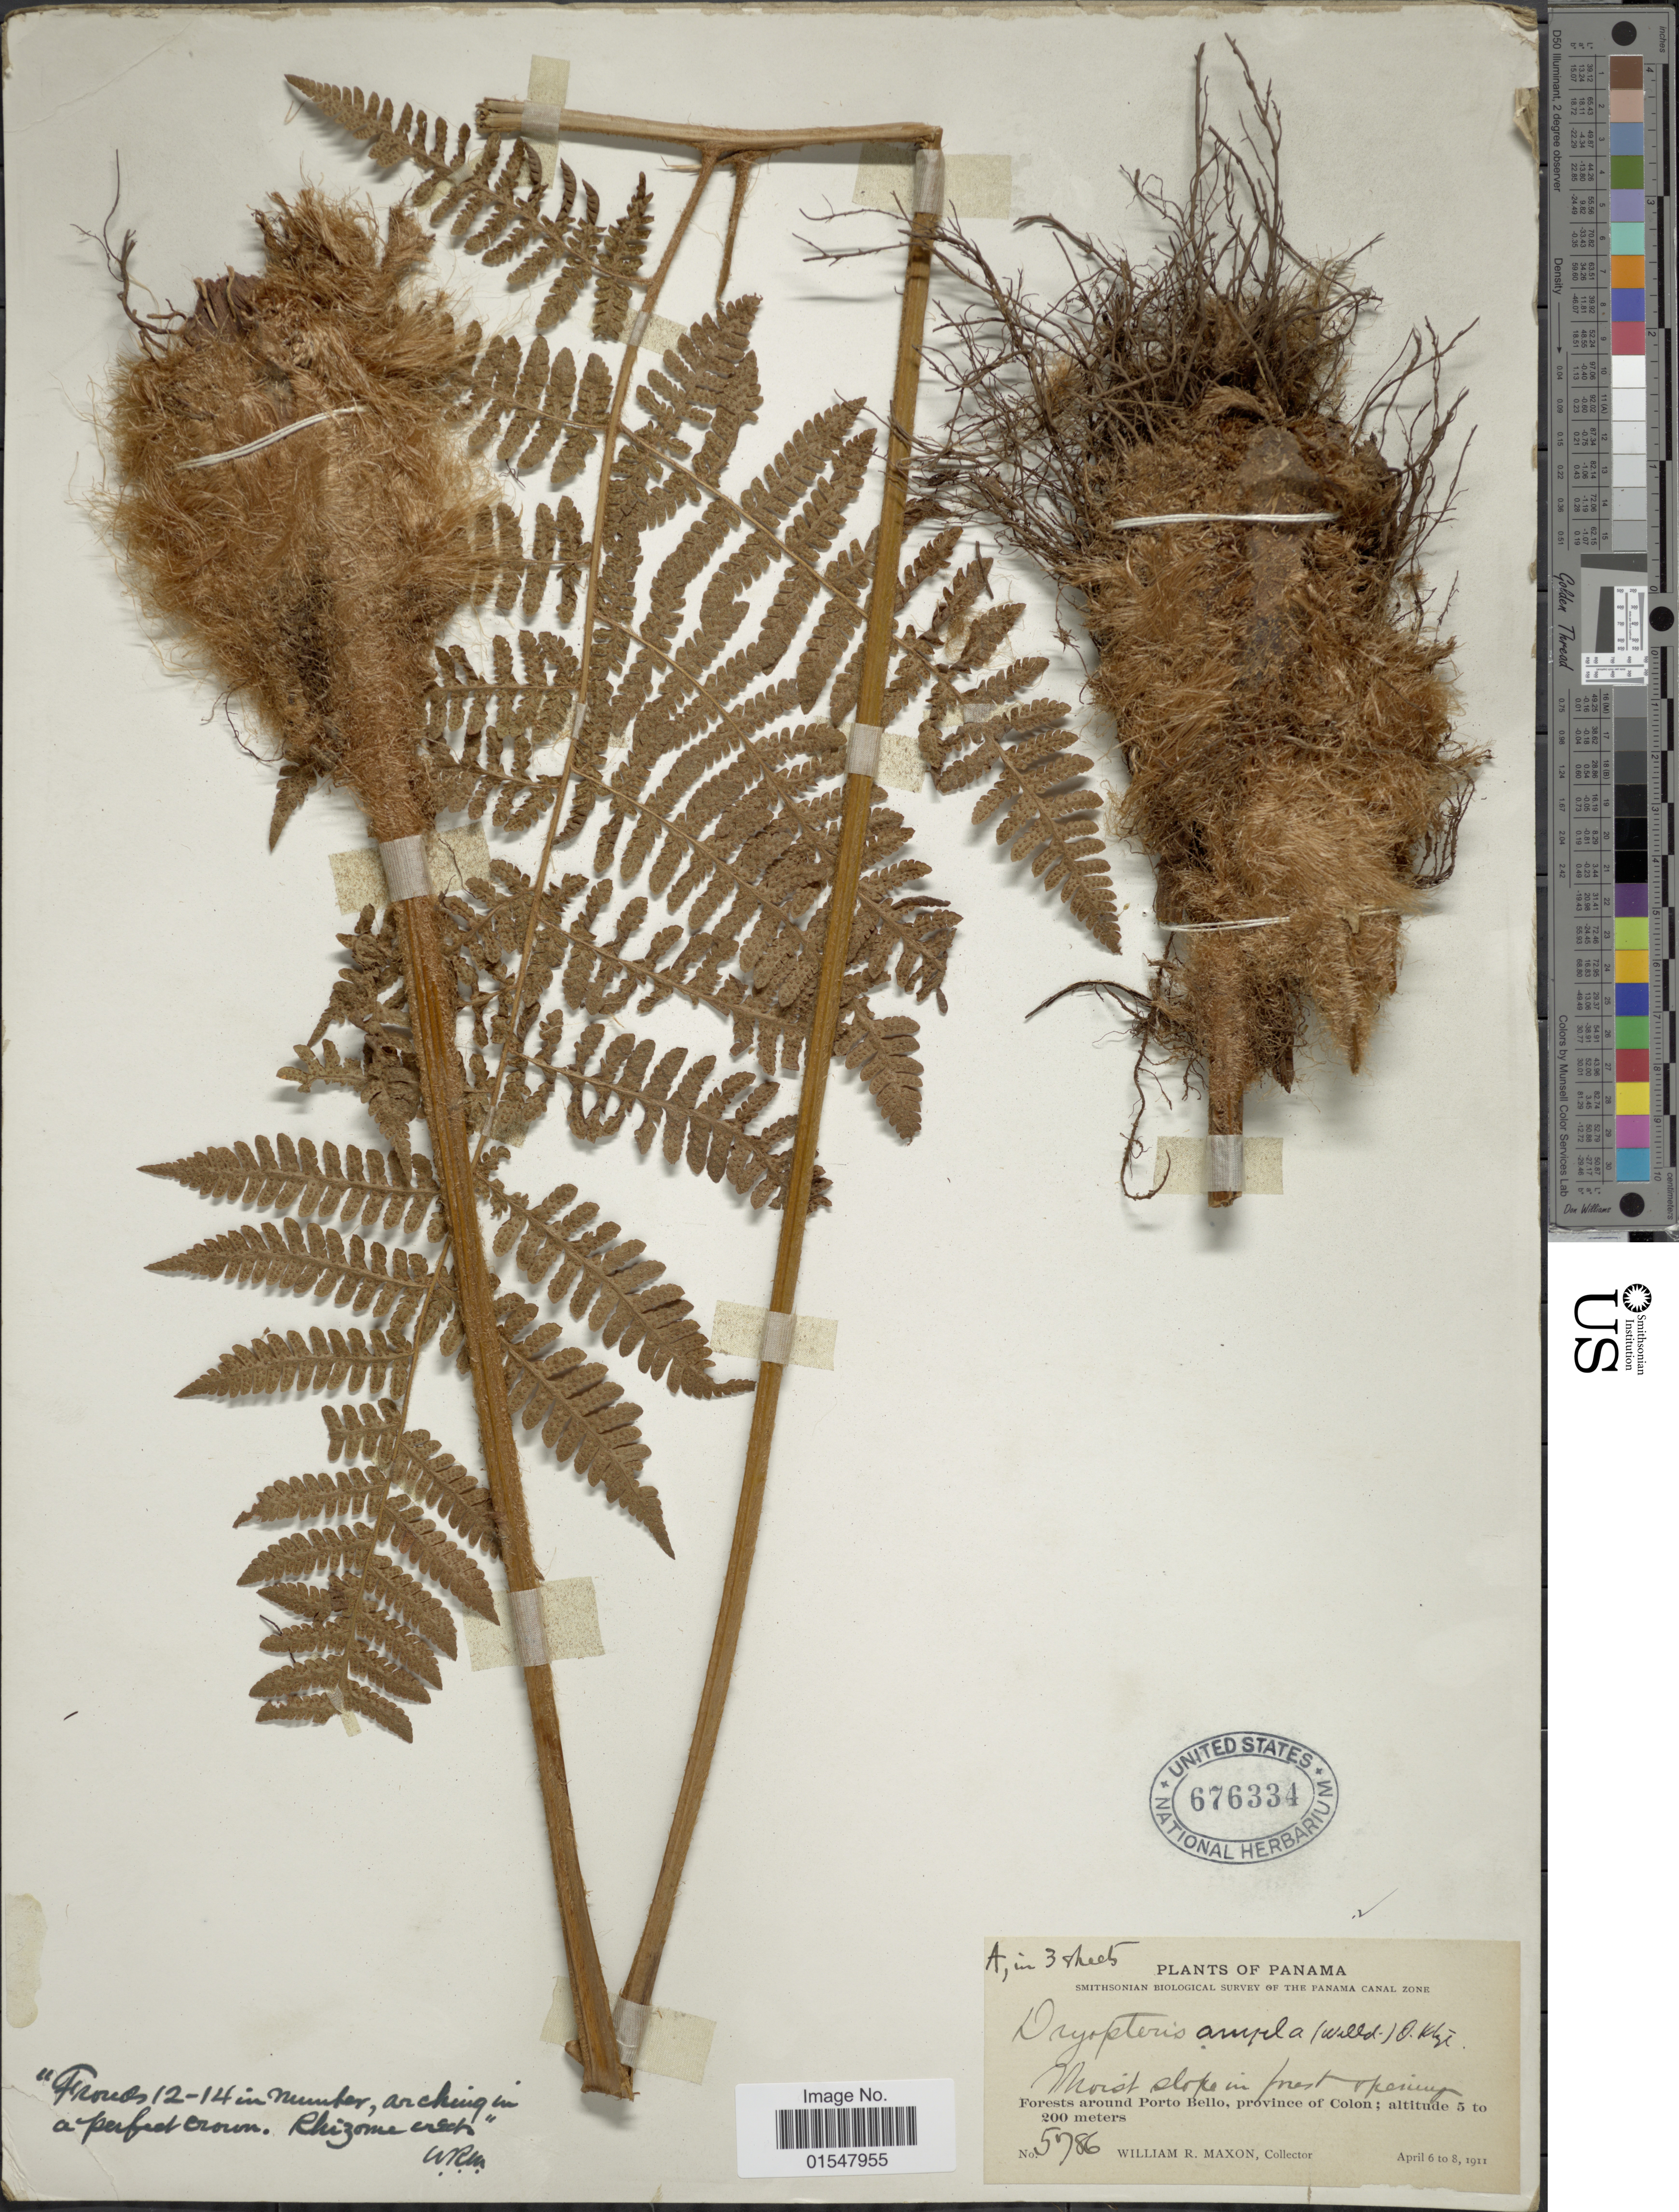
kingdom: Plantae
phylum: Tracheophyta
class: Polypodiopsida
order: Polypodiales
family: Dryopteridaceae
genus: Ctenitis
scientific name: Ctenitis sloanei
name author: (Poepp. ex Spreng.) C.V. Morton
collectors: W. R. Maxon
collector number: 5786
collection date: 1911-04-06/1911-04-08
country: Panama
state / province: Colón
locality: Panama, The Panama Canal zone. Forests around Porto Bello, Province of Colon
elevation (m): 5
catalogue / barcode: US 676334